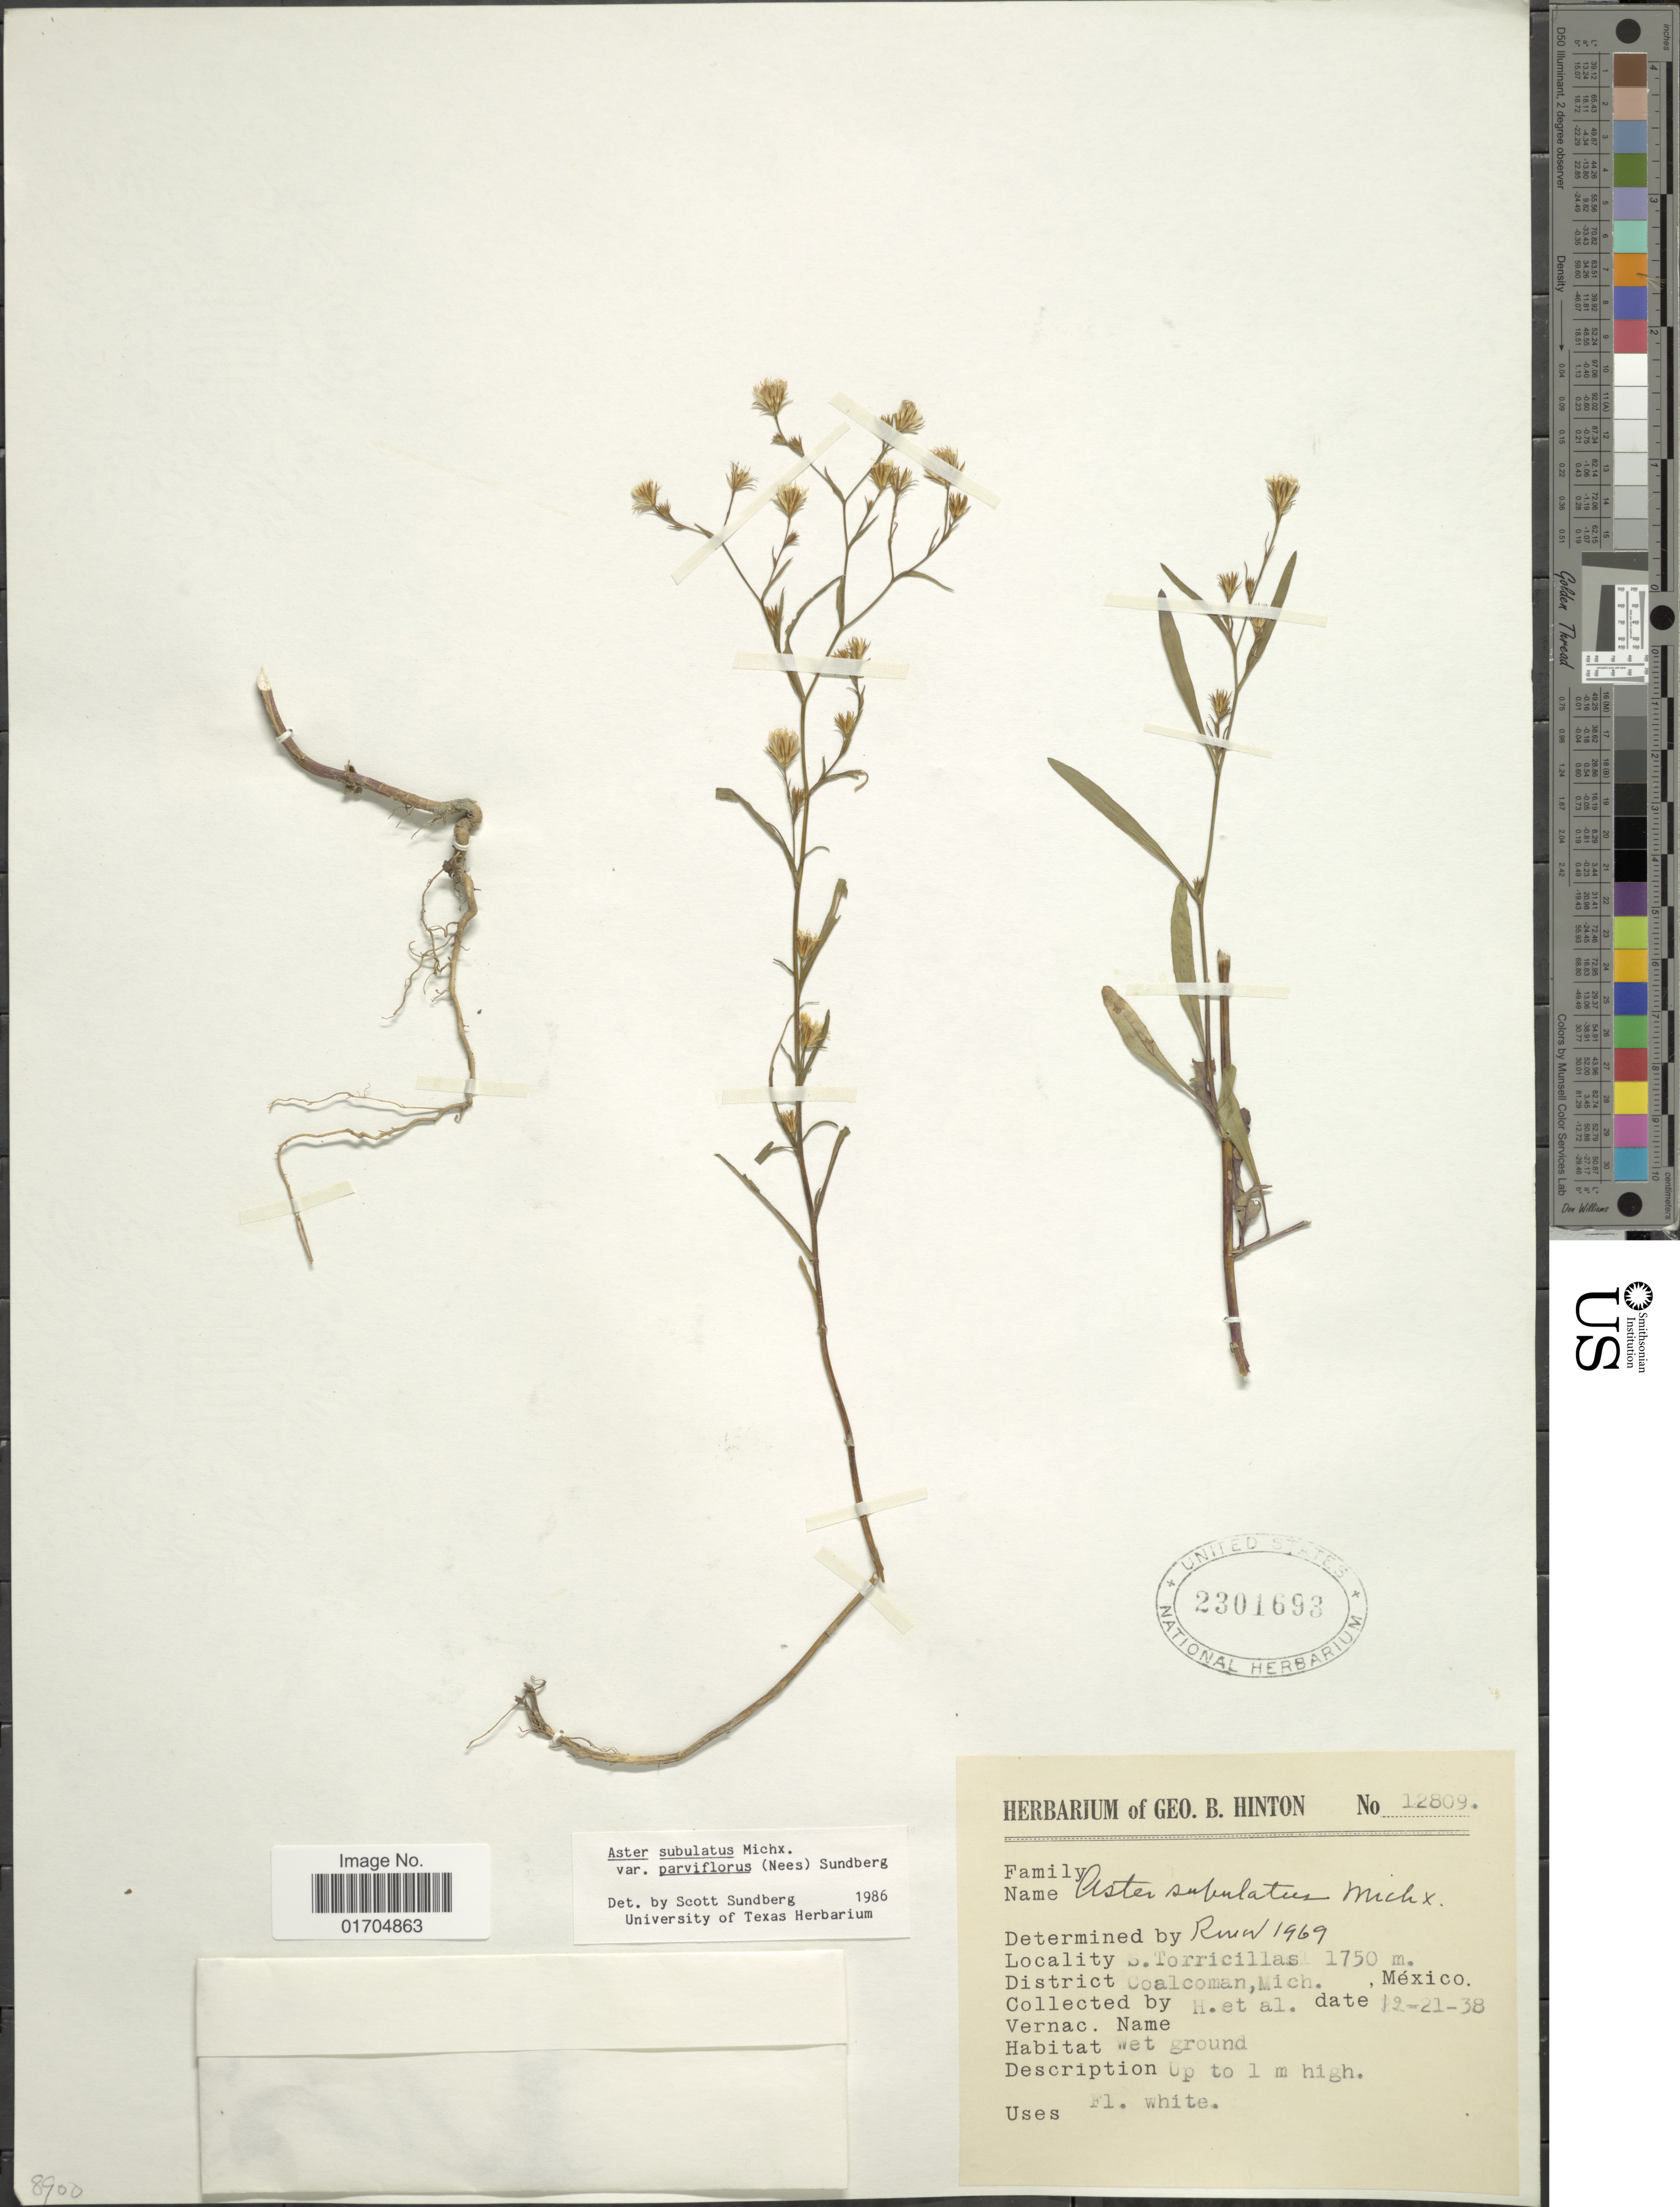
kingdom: Plantae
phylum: Tracheophyta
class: Magnoliopsida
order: Asterales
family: Asteraceae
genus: Symphyotrichum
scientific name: Symphyotrichum subulatum var. parviflorum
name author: (Nees) S.D. Sundb.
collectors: G. B. Hinton & et al.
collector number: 12809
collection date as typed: Transcribed d/m/y: 21/12/38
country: Mexico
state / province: Michoacán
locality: S. Torricillas, District Coalcoman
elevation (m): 1750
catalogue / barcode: US 2301693